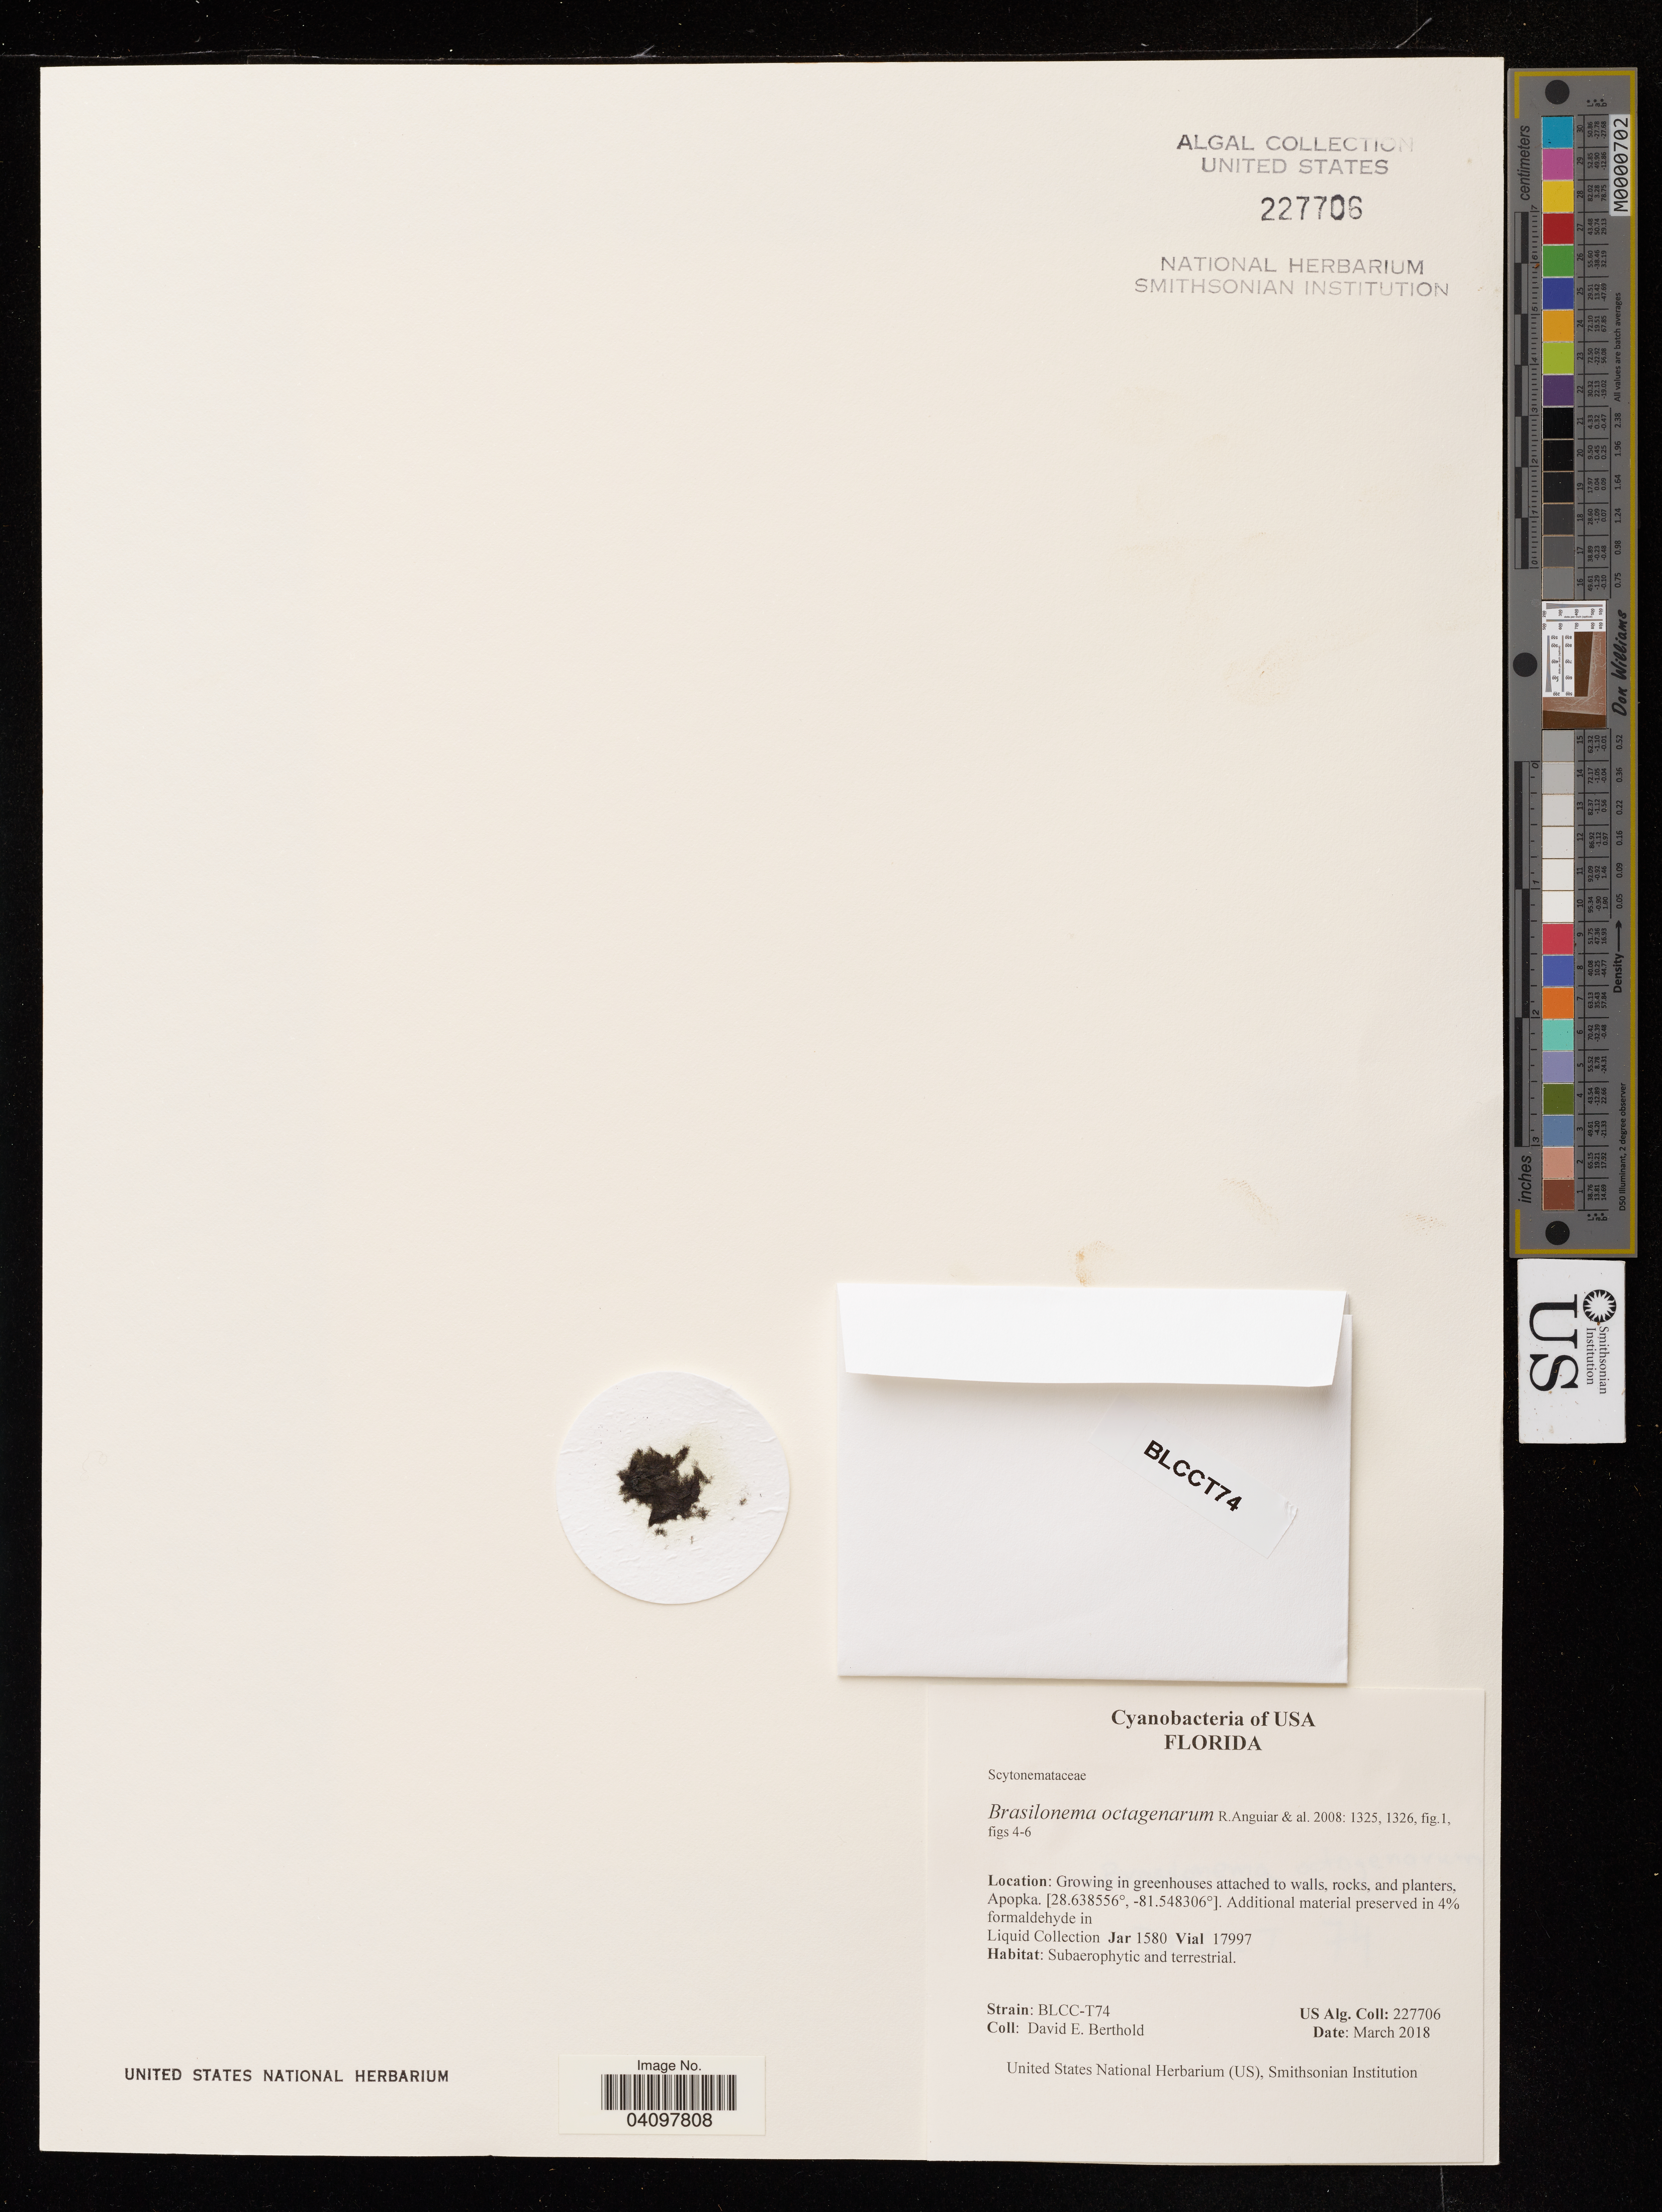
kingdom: Bacteria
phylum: Cyanobacteria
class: Cyanobacteriia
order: Cyanobacteriales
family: Nostocaceae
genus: Brasilonema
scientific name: Brasilonema octagenarum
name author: R.Anguiar & al.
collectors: D. Berthold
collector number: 227706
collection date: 2018-03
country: United States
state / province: Florida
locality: Growing in greenhouses attached to walls, rocks, and planters, Apopka.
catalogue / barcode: US 227706